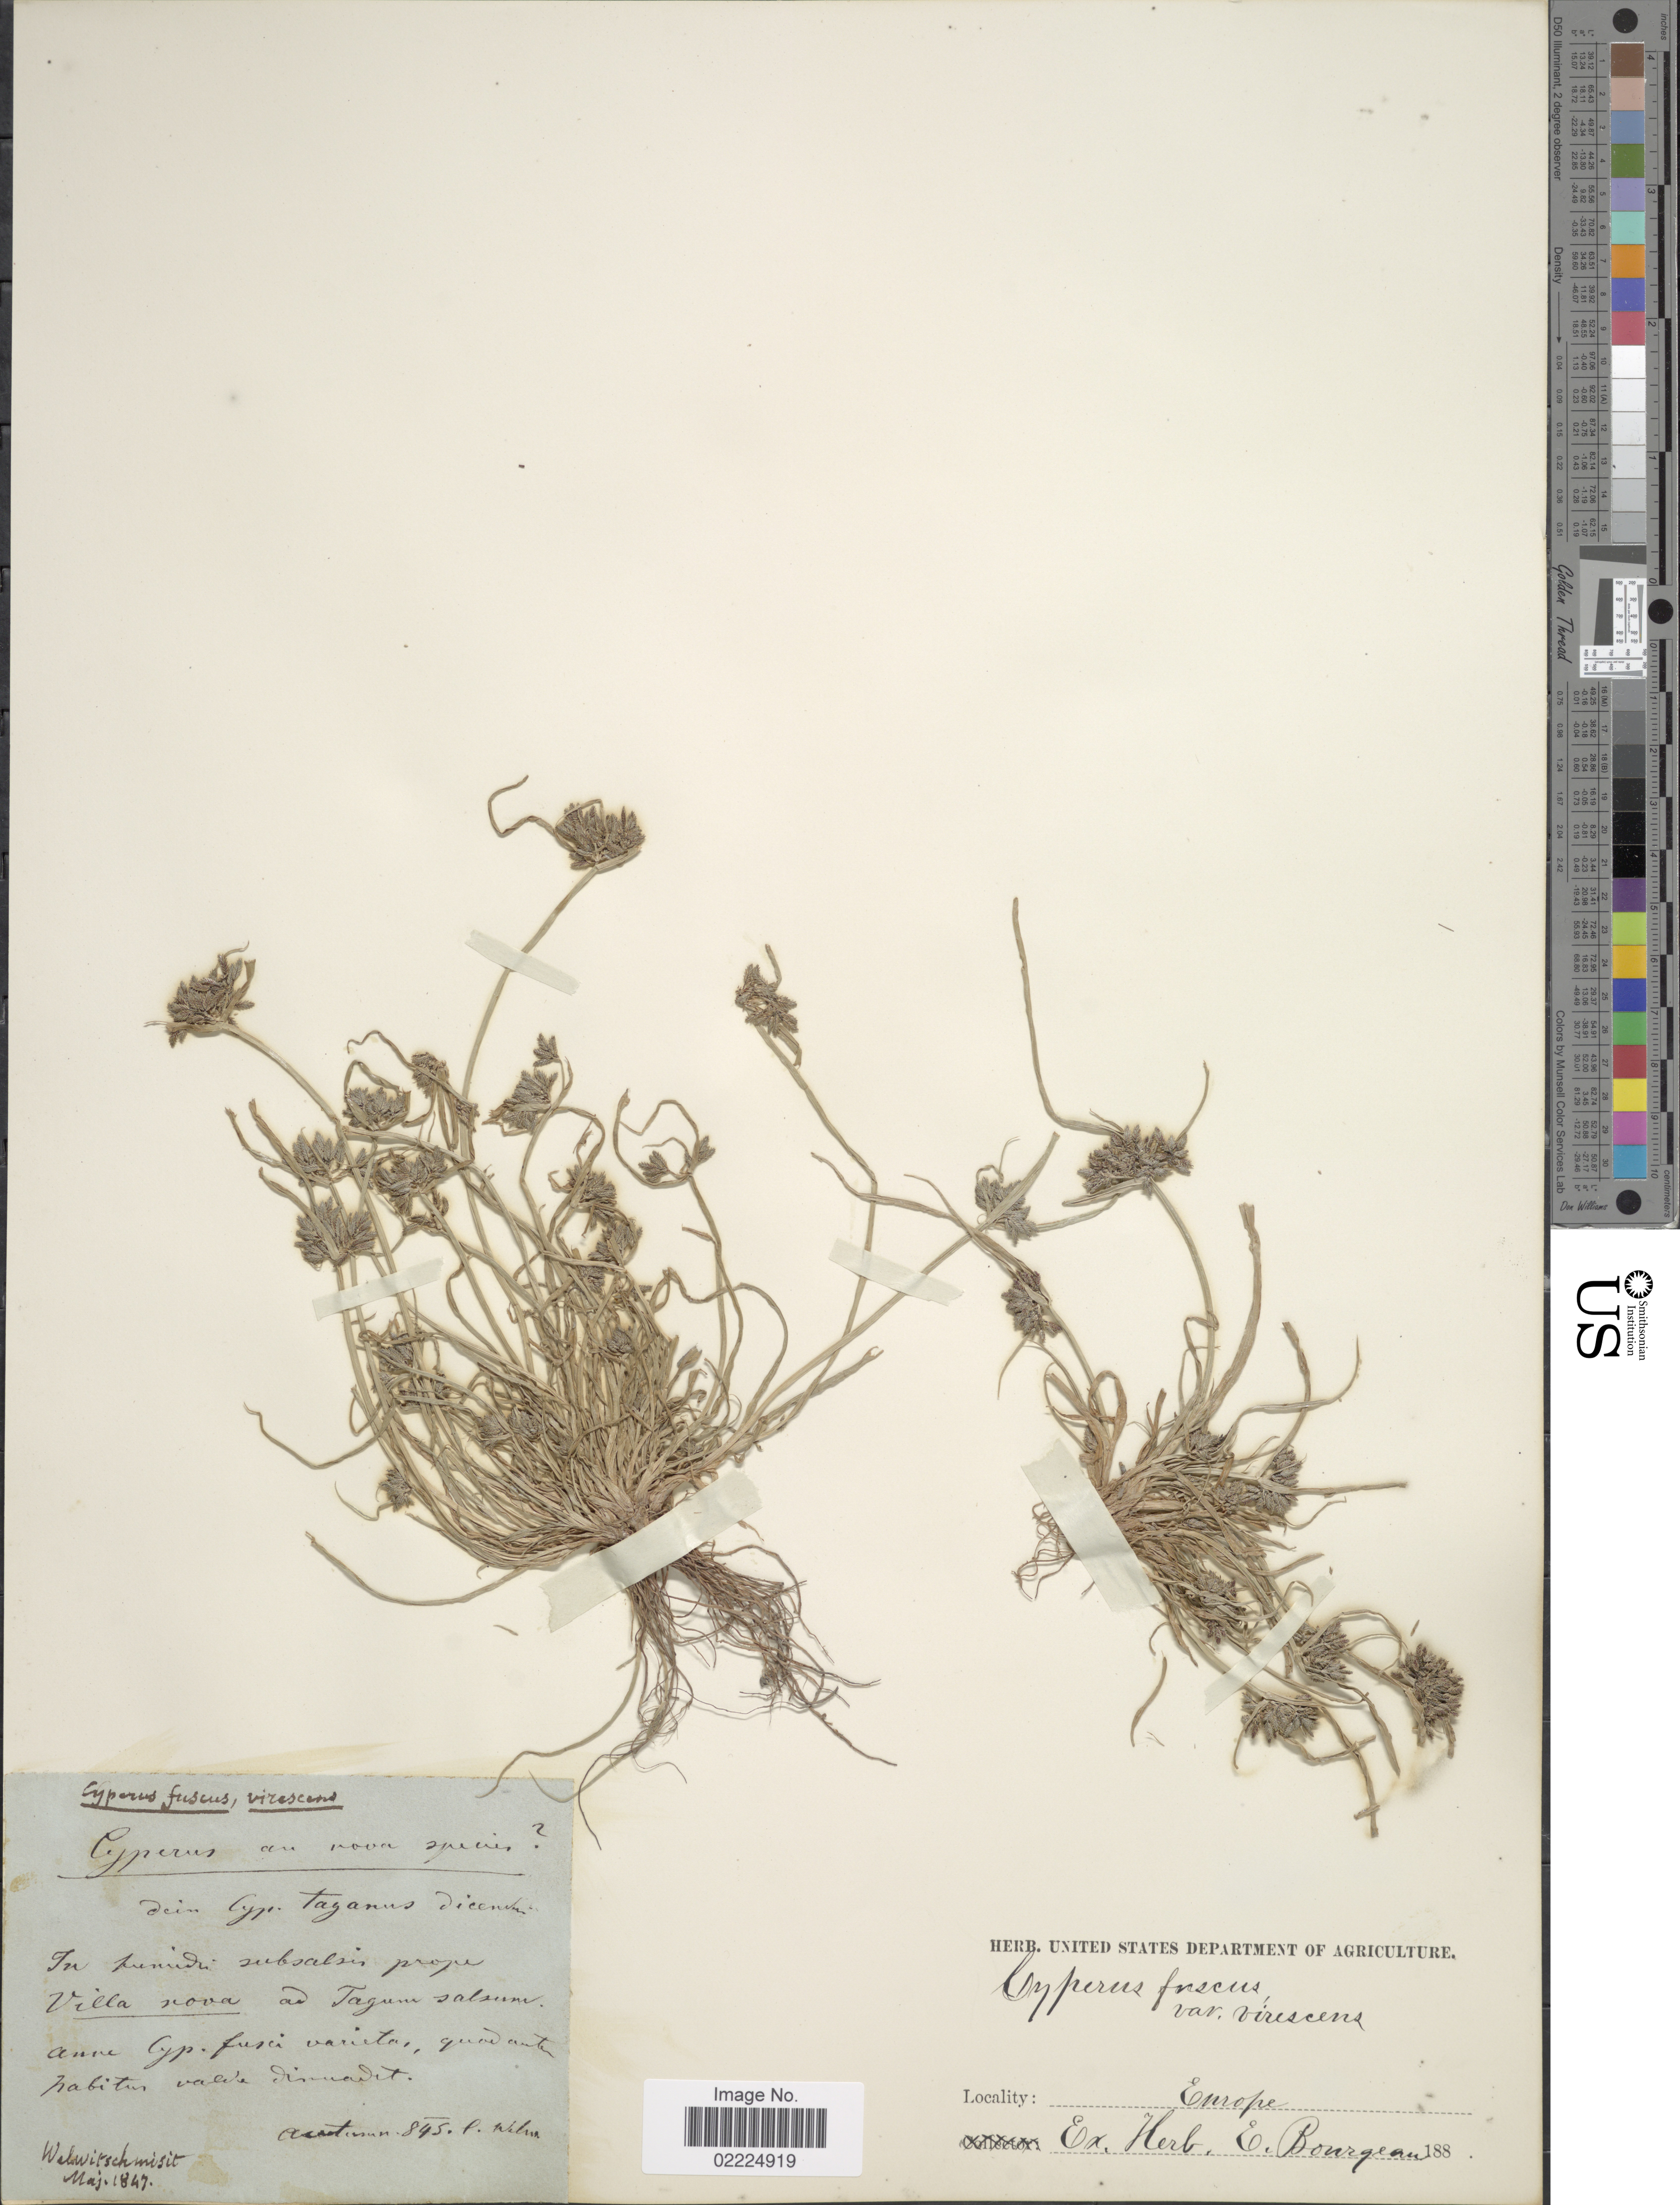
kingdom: Plantae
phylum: Tracheophyta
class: Liliopsida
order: Poales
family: Cyperaceae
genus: Cyperus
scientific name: Cyperus fuscus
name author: L.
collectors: -. Welwitsch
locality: Europe. In humidi subsalsis prope Villa nova ad Tagum salsum [interpreted]